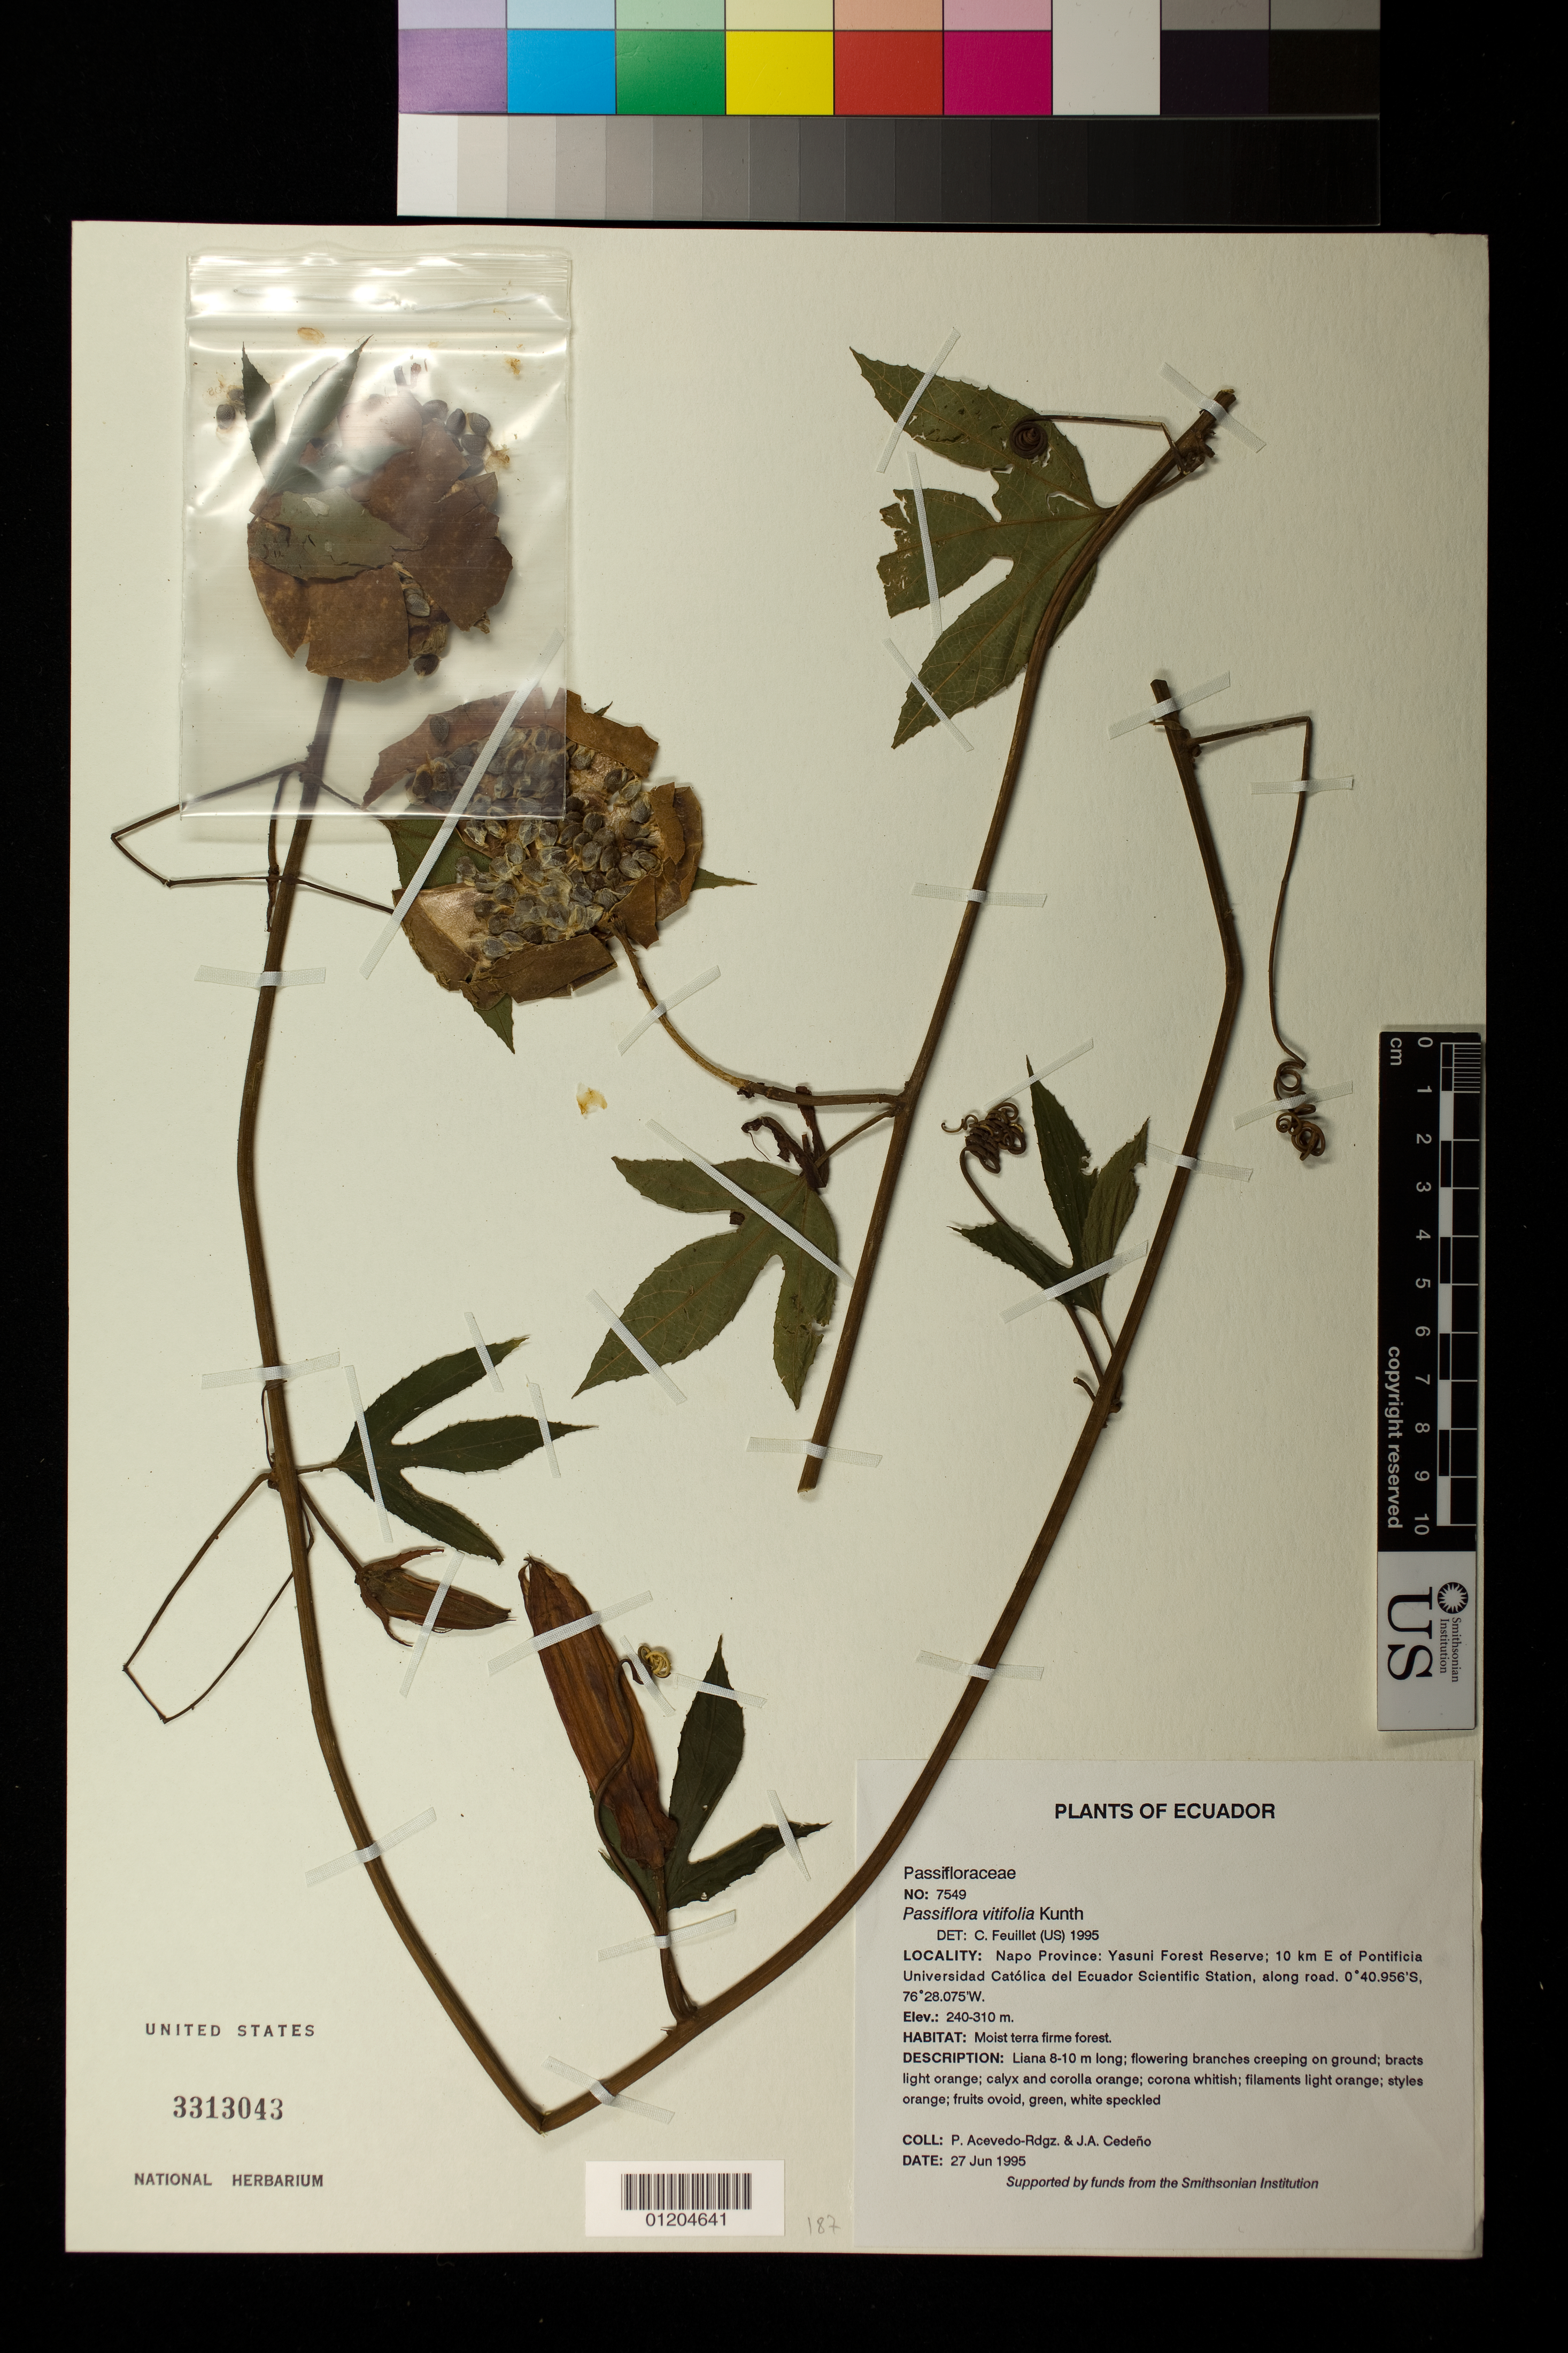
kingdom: Plantae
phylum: Tracheophyta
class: Magnoliopsida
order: Malpighiales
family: Passifloraceae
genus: Passiflora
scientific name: Passiflora vitifolia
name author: Kunth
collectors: P. Acevedo-Rodr. & J. A. Cedeno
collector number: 7549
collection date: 1995-06-27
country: Ecuador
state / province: Napo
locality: Yasuni Forest Reserve; 10 km E of Pontificia Universidad Catolica del Ecuador Scientific Station, along road.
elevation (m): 240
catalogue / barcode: US 3313043